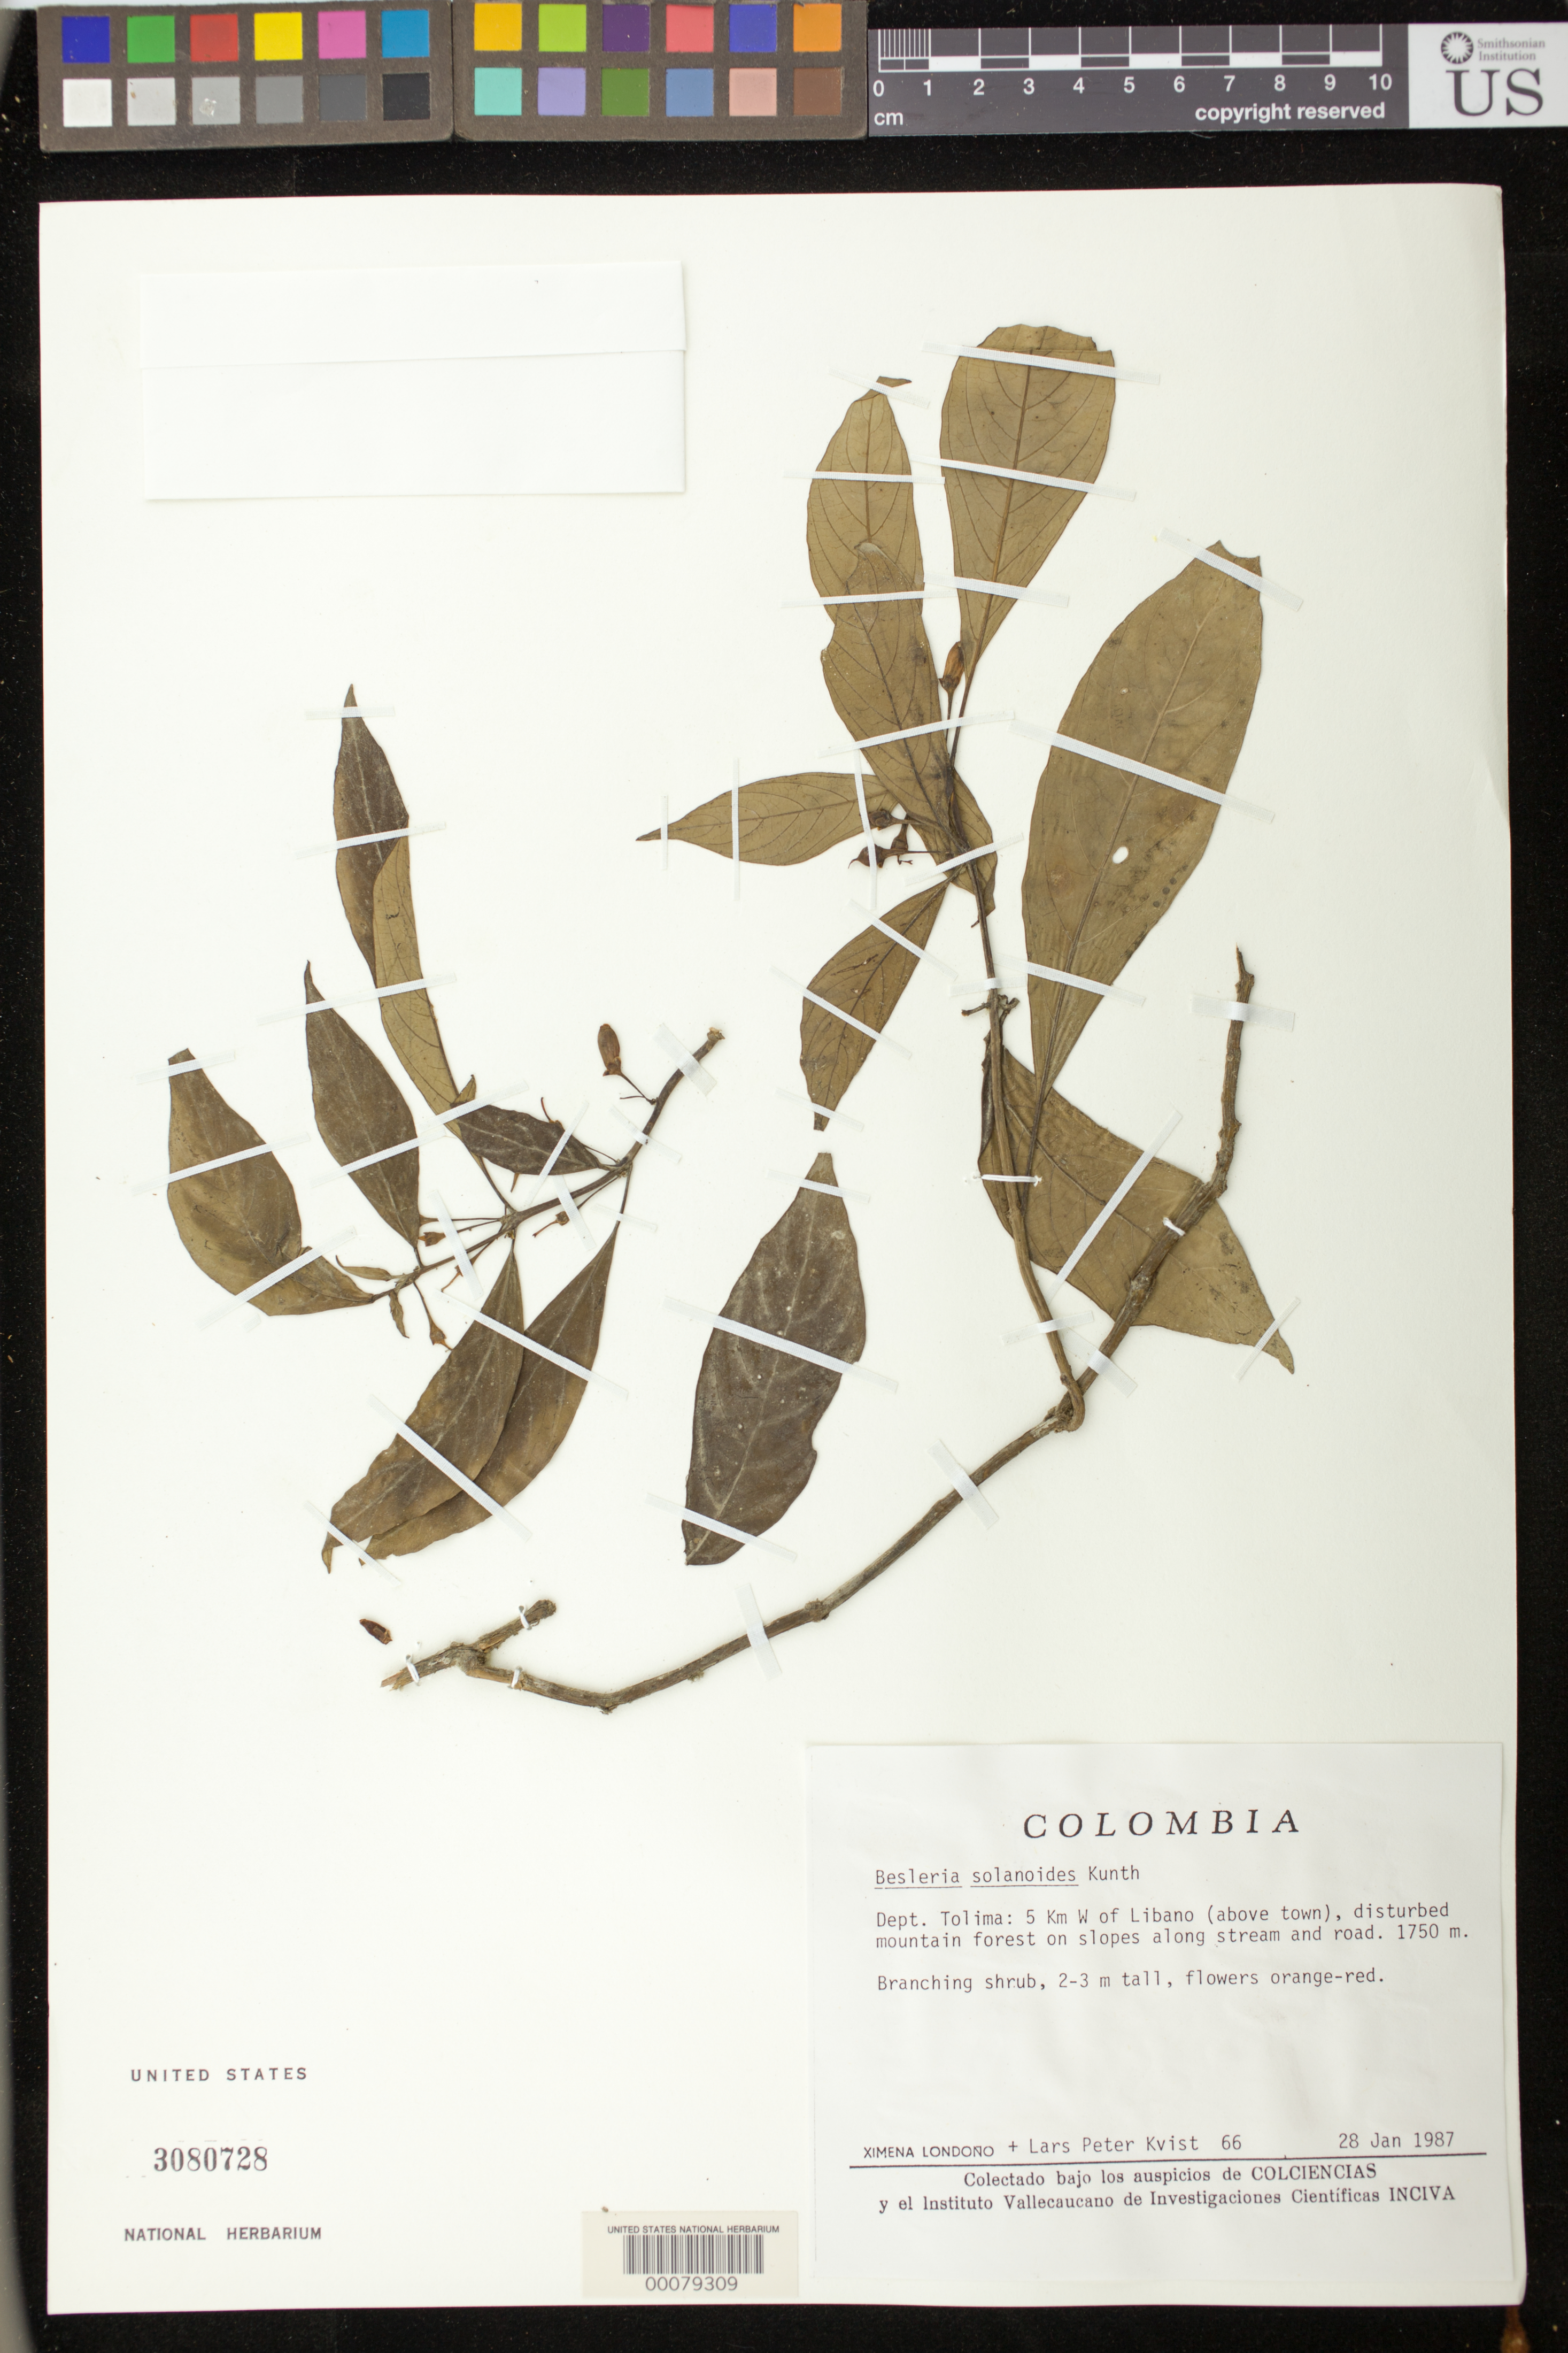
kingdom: Plantae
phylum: Tracheophyta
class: Magnoliopsida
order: Lamiales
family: Gesneriaceae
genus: Besleria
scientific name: Besleria solanoides var. solanoides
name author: Kunth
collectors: X. Londoño & L. P. Kvist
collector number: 66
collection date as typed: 28 Jan 1987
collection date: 1987-01-28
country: Colombia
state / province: Tolima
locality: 5 km W of Libano (above town)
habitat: Disturbed mountain forest on slopes along stream and road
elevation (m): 1750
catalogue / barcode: US 3080728